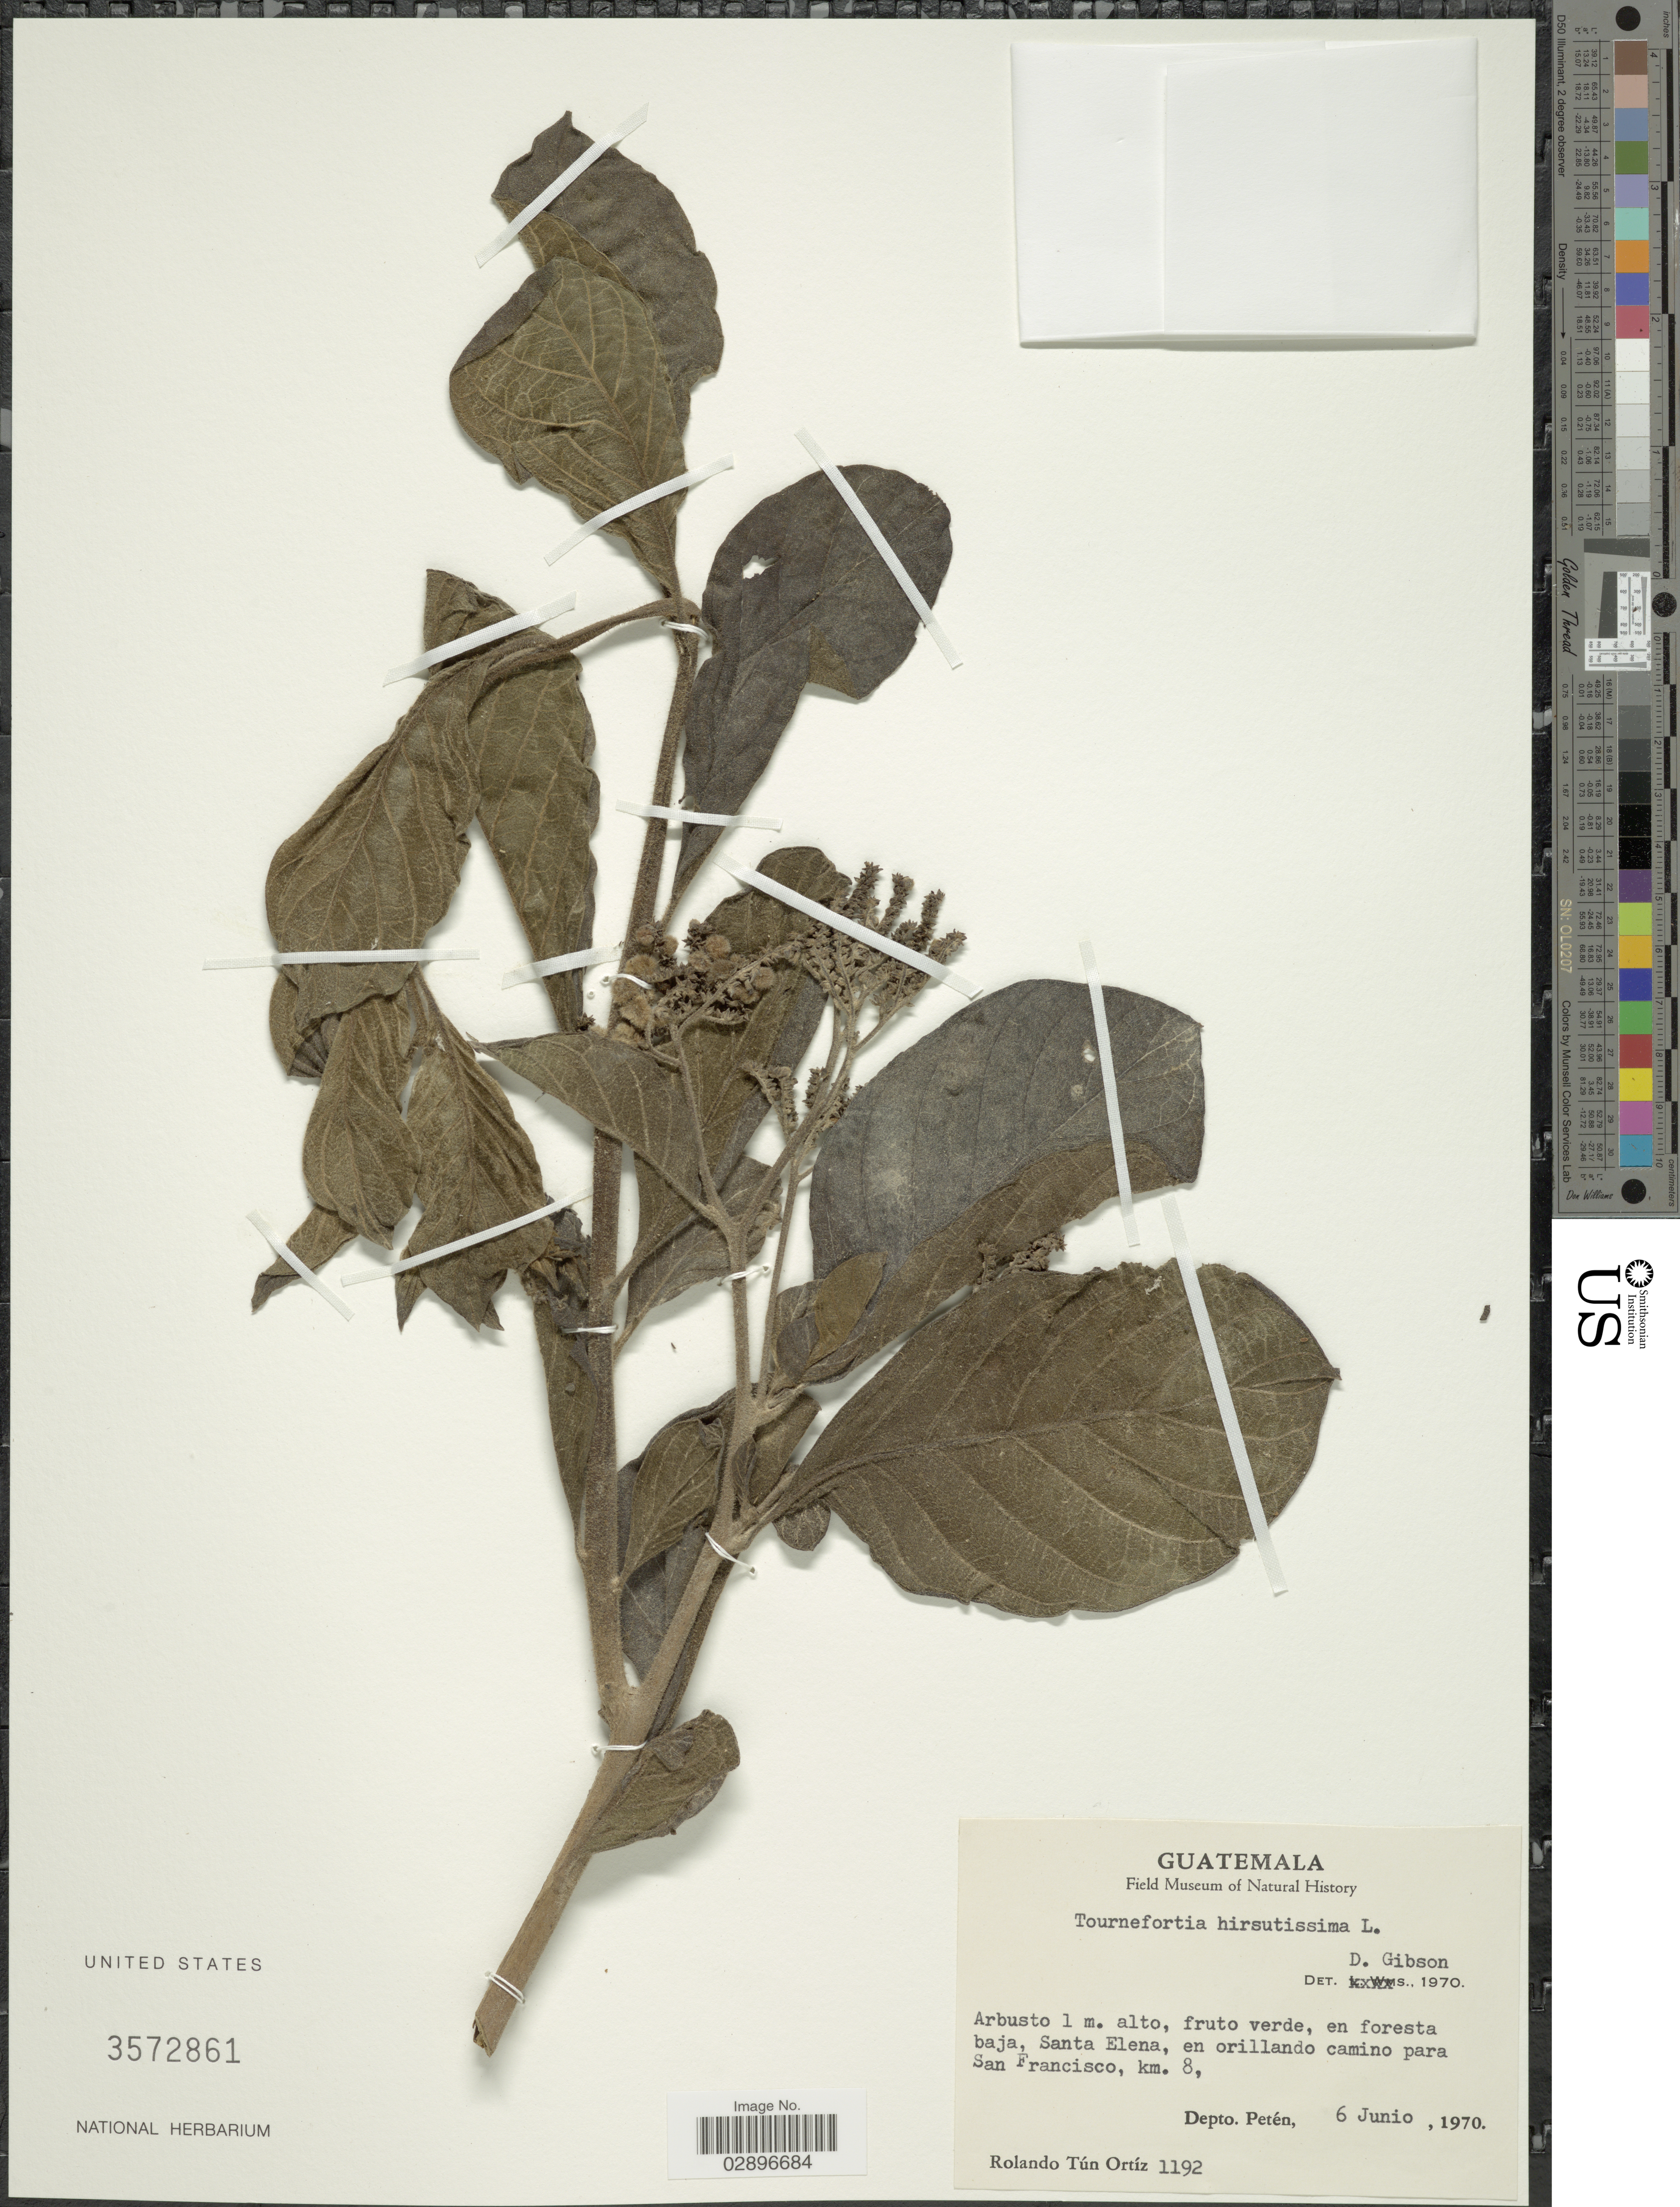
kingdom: Plantae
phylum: Tracheophyta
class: Magnoliopsida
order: Boraginales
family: Heliotropiaceae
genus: Tournefortia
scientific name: Tournefortia hirsutissima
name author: L.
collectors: R. T. Ortíz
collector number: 1192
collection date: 1970-06-06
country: Guatemala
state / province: El Petén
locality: Santa Elena, en orillando camino para San Francisco, km. 8, Depto. Petén.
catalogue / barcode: US 3572861